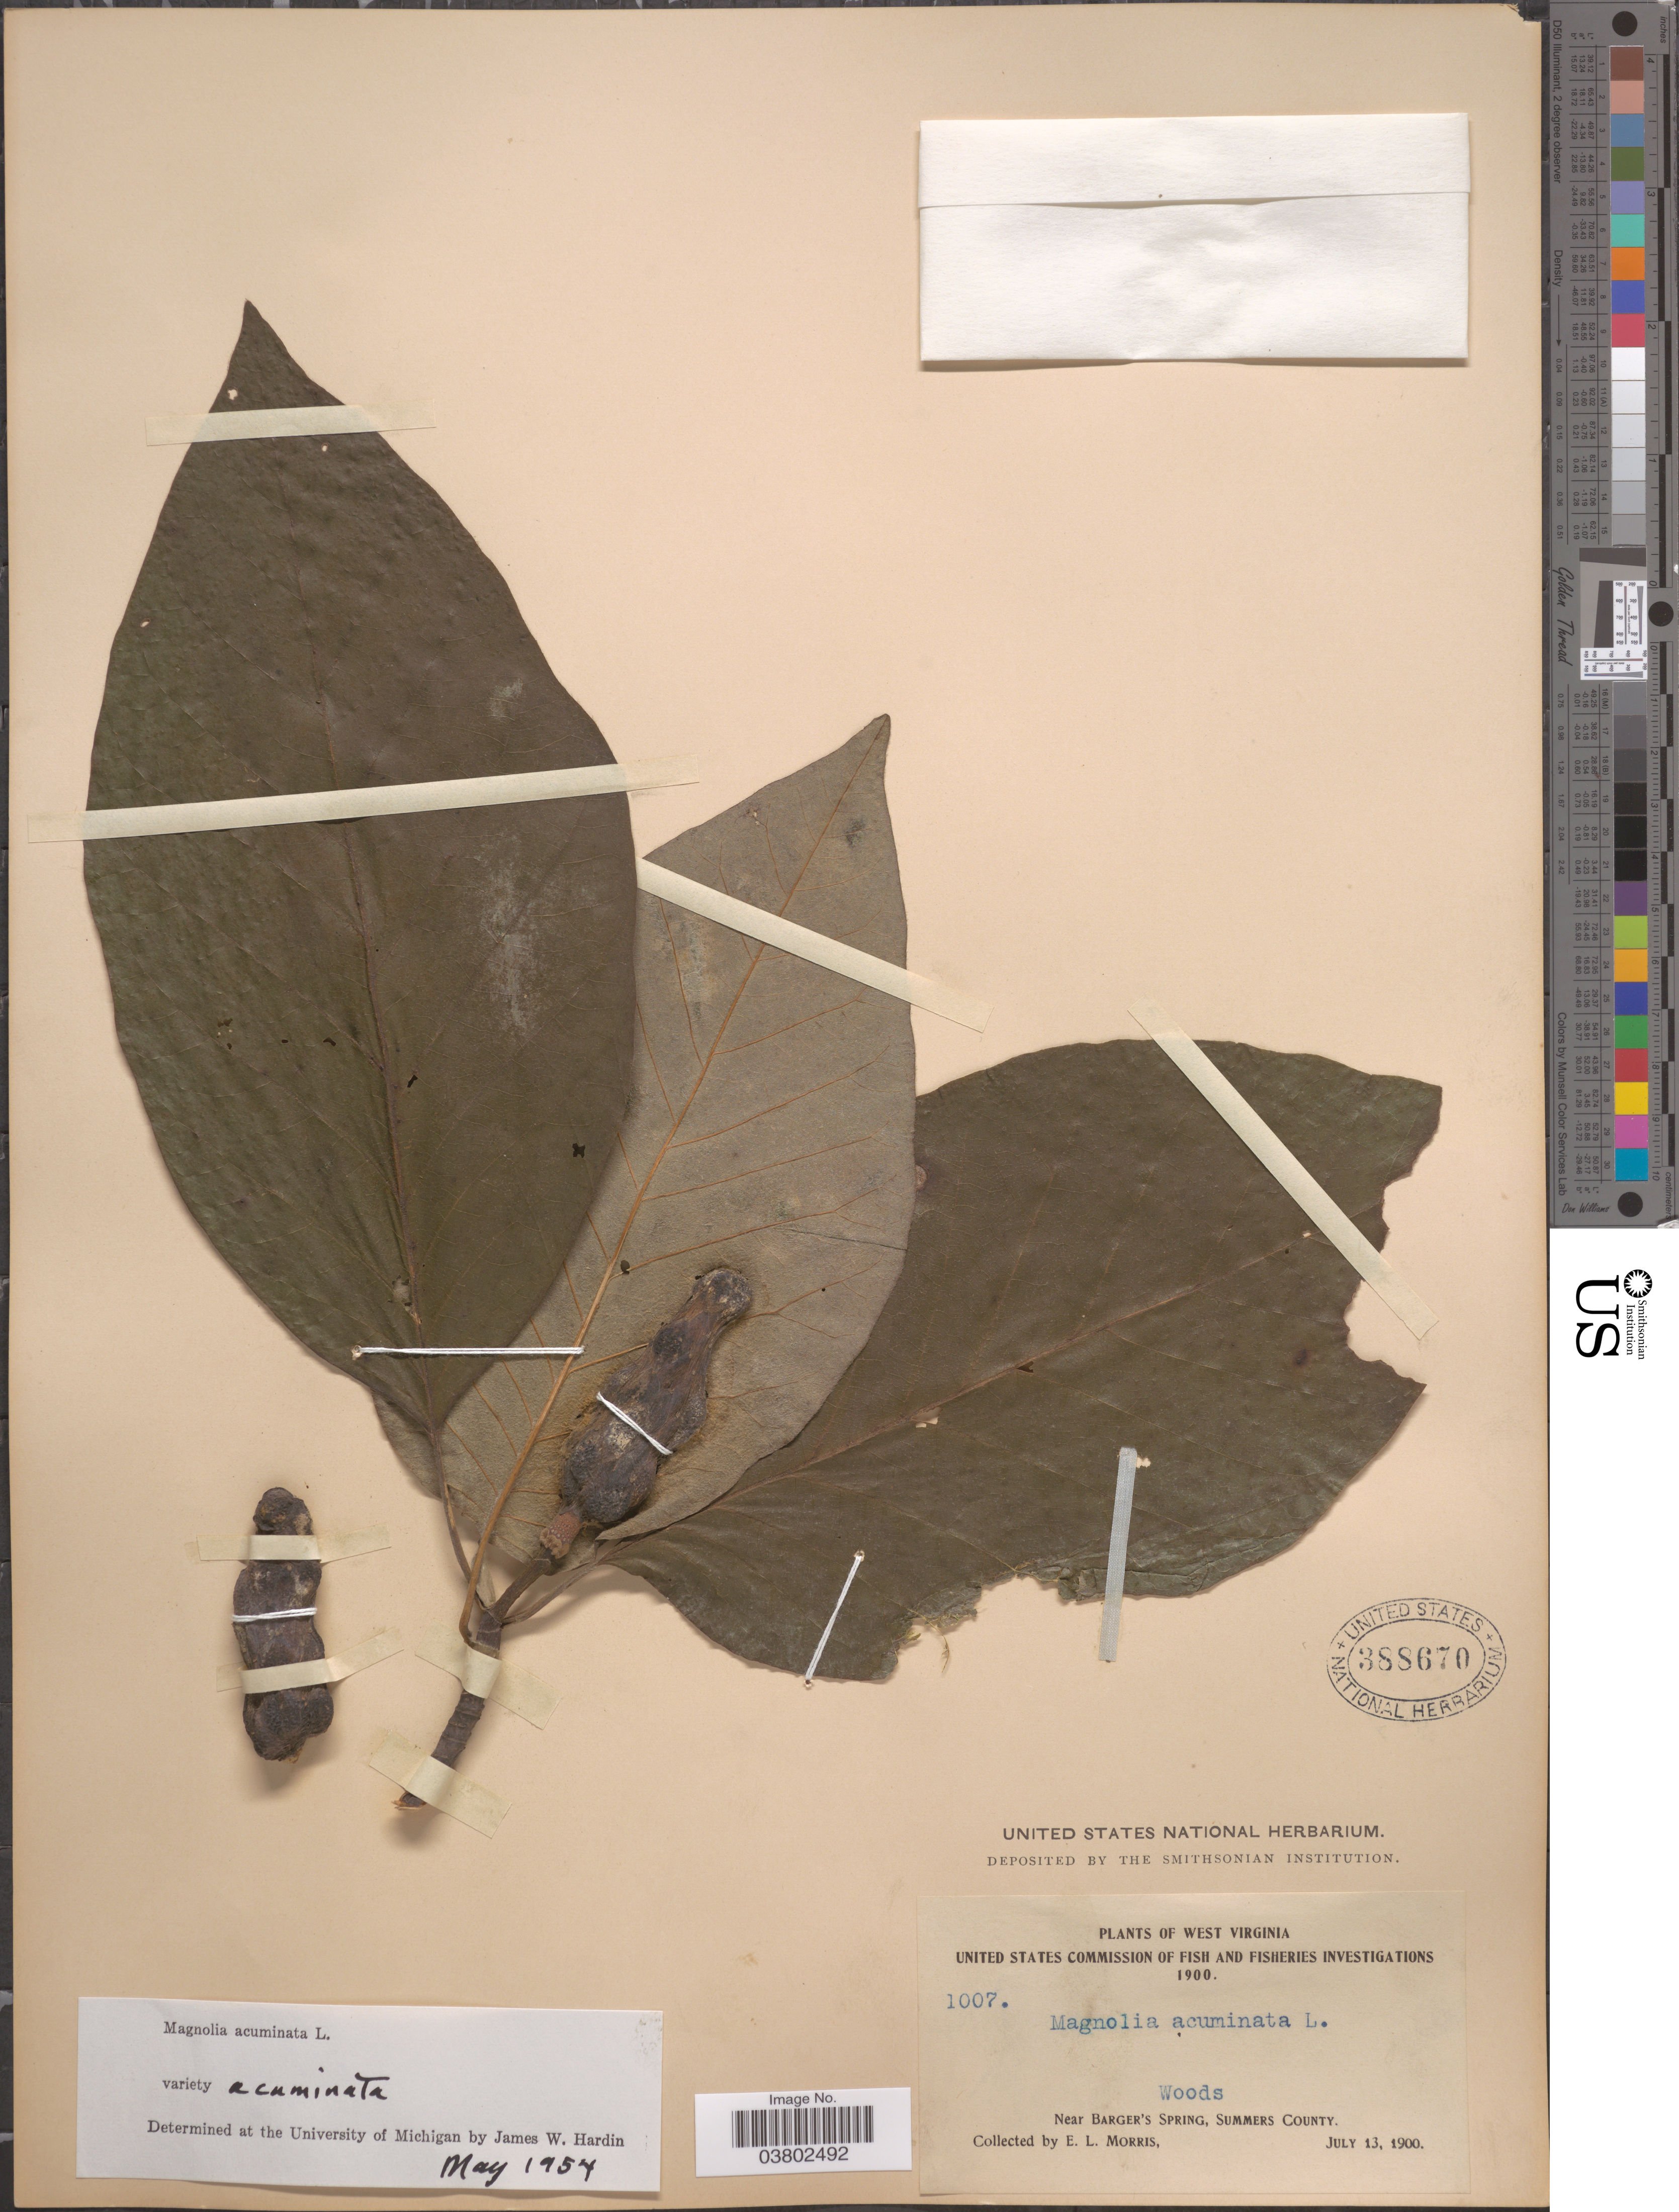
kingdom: Plantae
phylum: Tracheophyta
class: Magnoliopsida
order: Magnoliales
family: Magnoliaceae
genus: Magnolia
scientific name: Magnolia acuminata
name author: (L.) L.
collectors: E. Morris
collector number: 1007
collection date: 1900-07-13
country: United States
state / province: West Virginia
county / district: Summers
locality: Near Barger's Spring, Summers County.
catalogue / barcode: US 388670